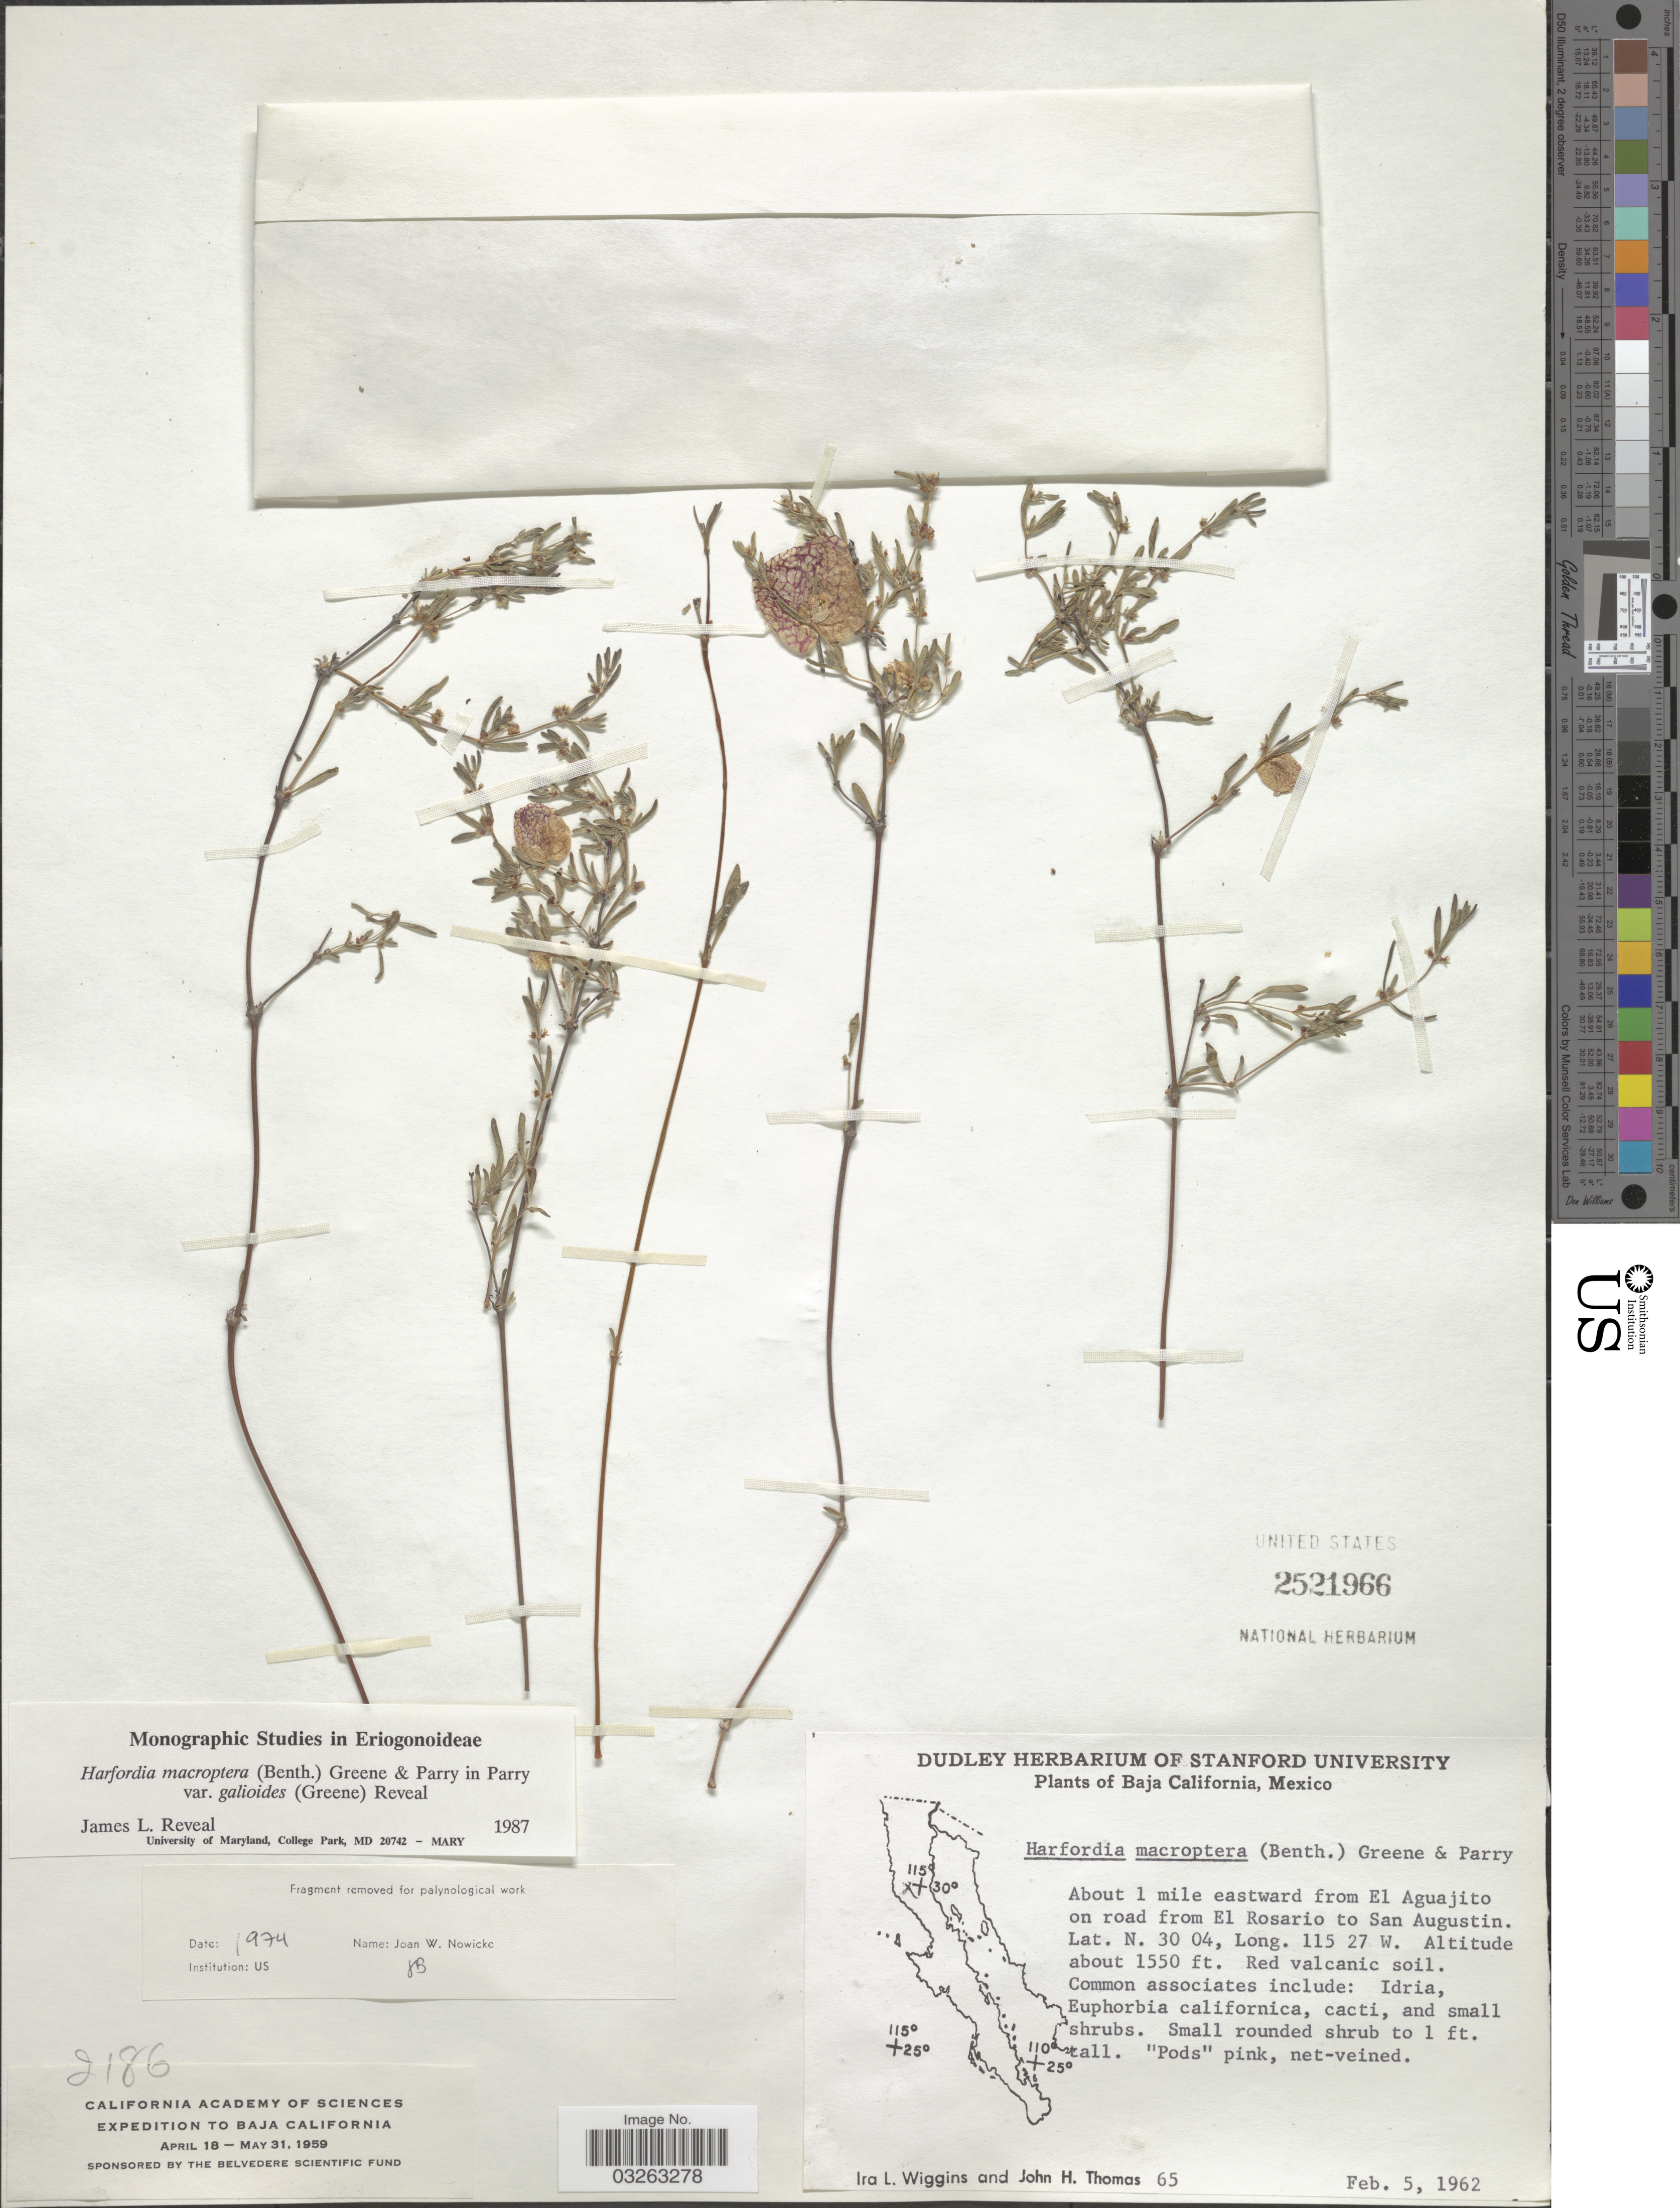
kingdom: Plantae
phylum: Tracheophyta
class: Magnoliopsida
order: Caryophyllales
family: Polygonaceae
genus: Harfordia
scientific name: Harfordia macroptera var. galioides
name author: (Greene) Reveal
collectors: I. L. Wiggins & J. H. Thomas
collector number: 65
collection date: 1962-02-05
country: Mexico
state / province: Baja California Norte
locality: About 1 mile eastward from El Aguajito on road from El Rosario to San Augustin.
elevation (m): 472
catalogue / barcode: US 2521966